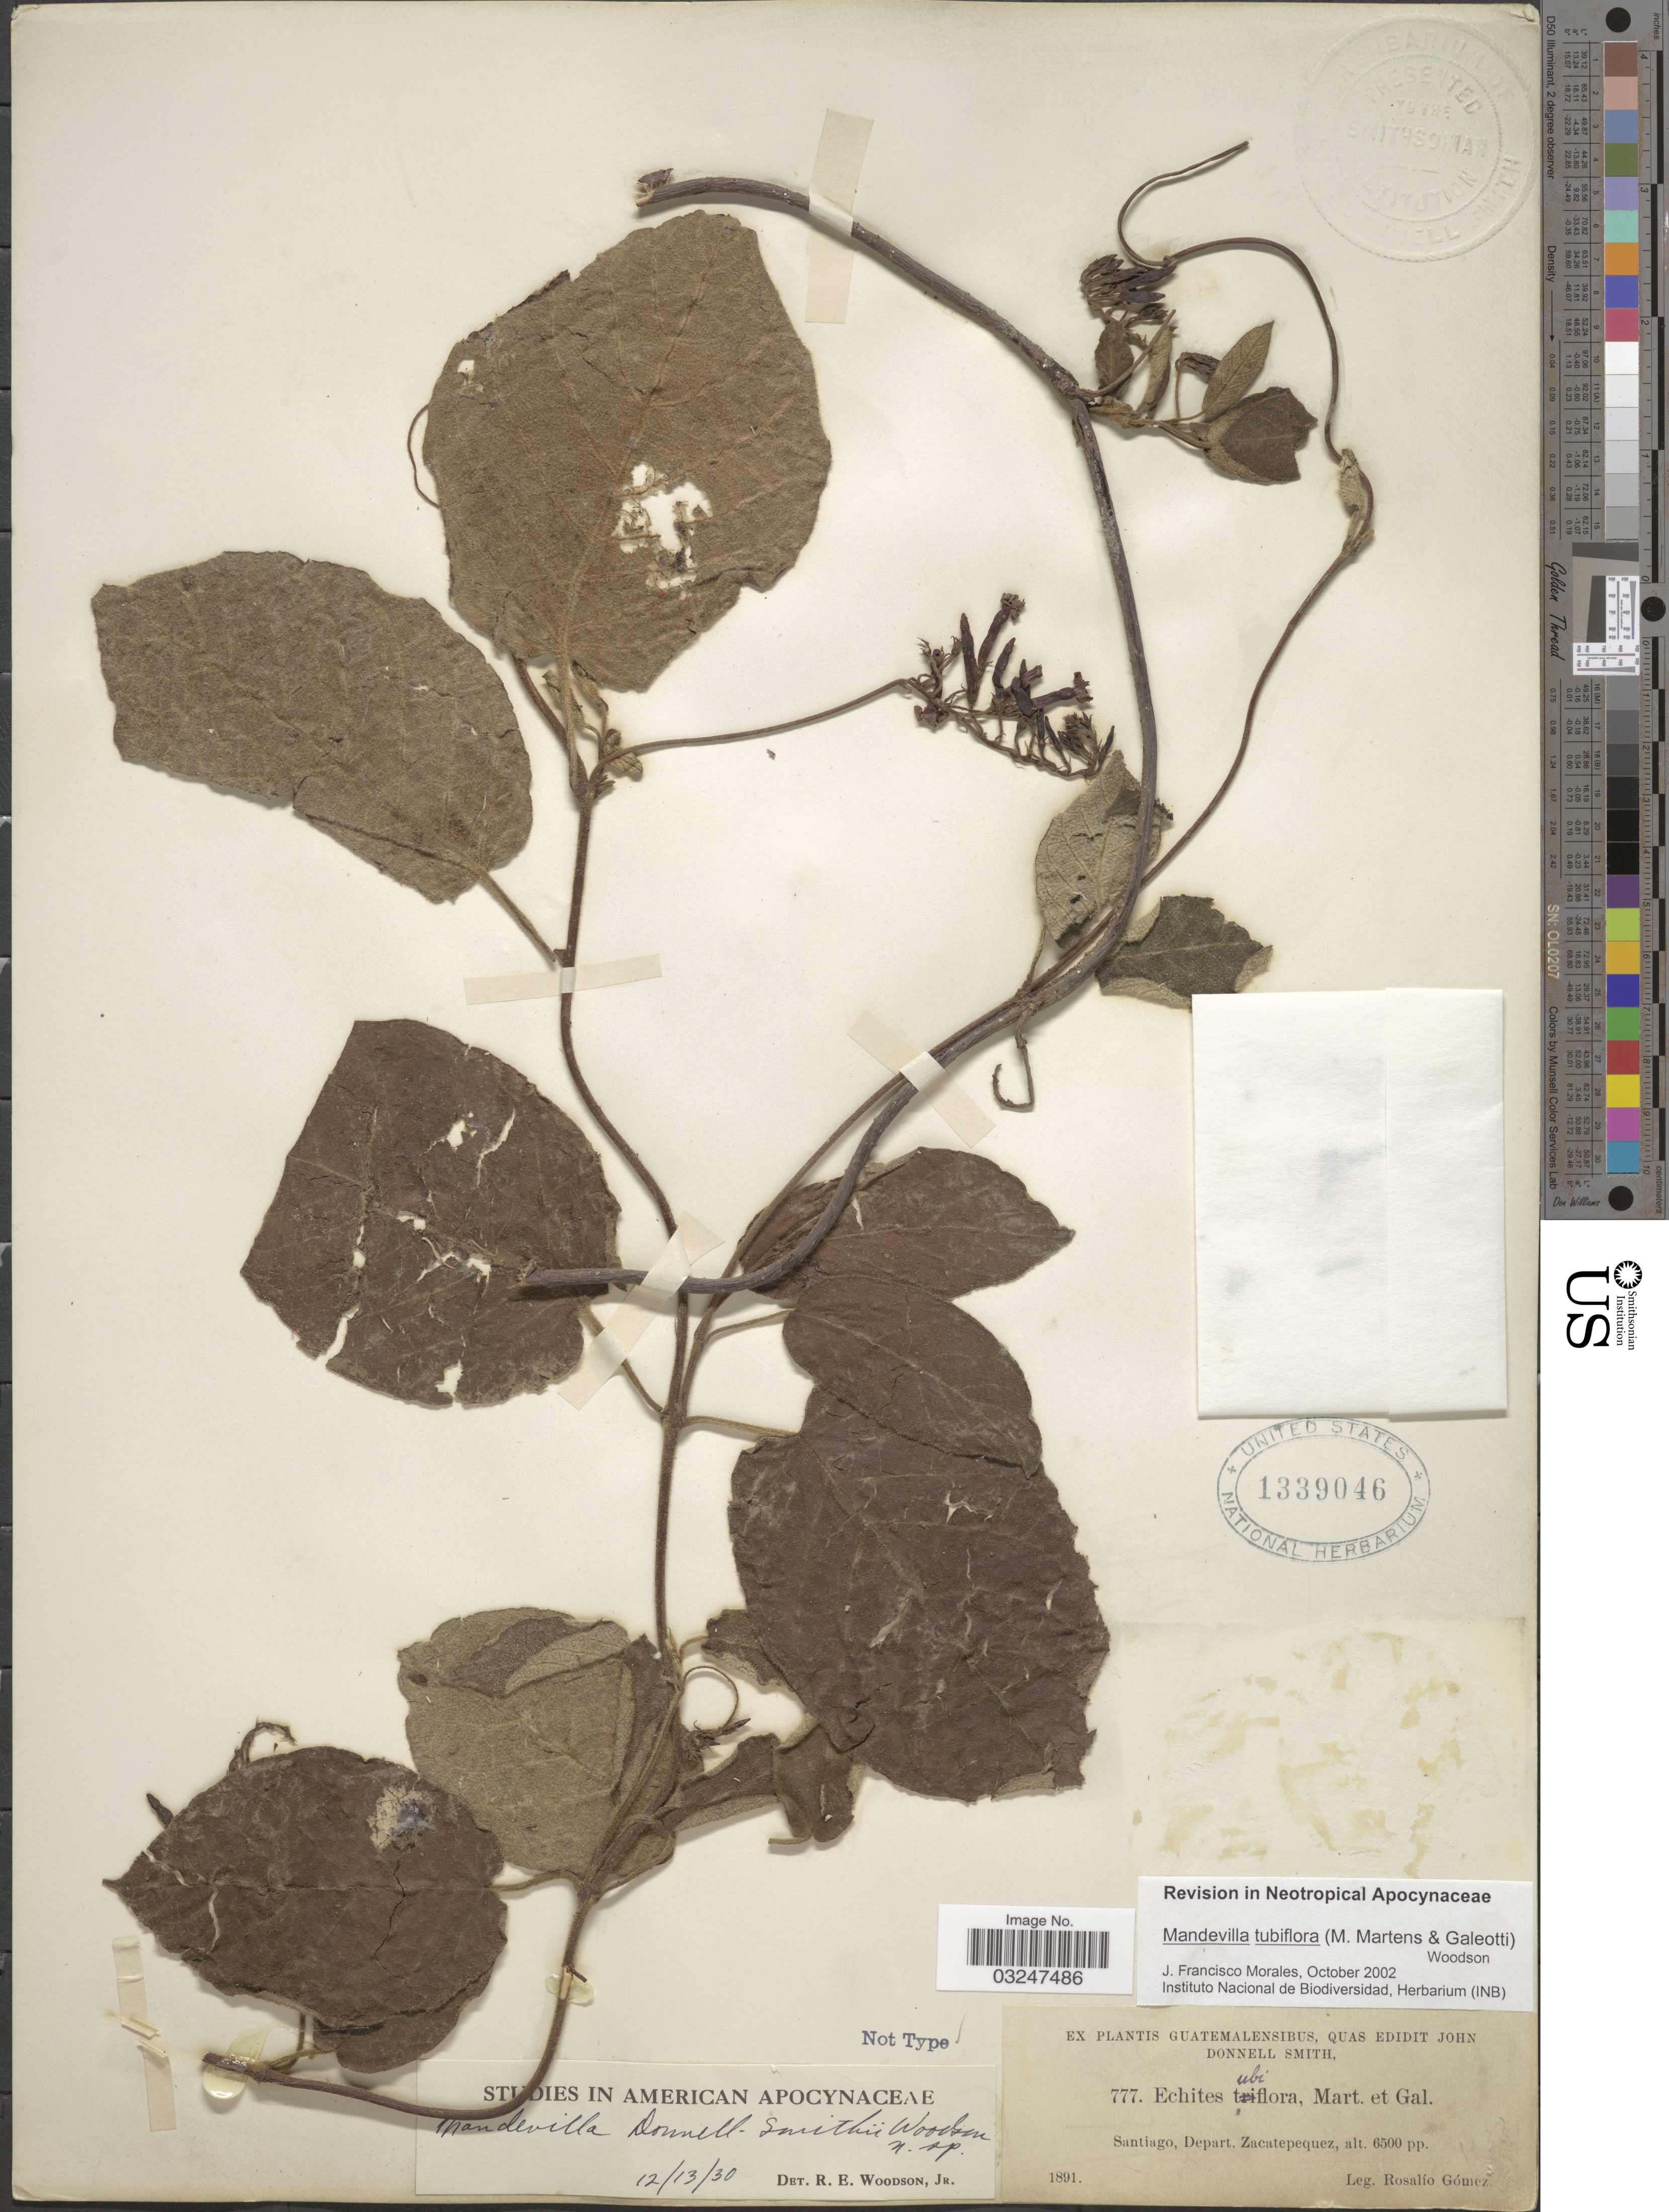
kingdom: Plantae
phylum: Tracheophyta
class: Magnoliopsida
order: Gentianales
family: Apocynaceae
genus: Mandevilla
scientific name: Mandevilla tubiflora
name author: (M. Martens & Galeotti) Woodson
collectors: R. Gómez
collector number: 777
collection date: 1891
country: Guatemala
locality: Santiago, Depart. Zacatepequez.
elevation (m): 1981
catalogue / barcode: US 1339046